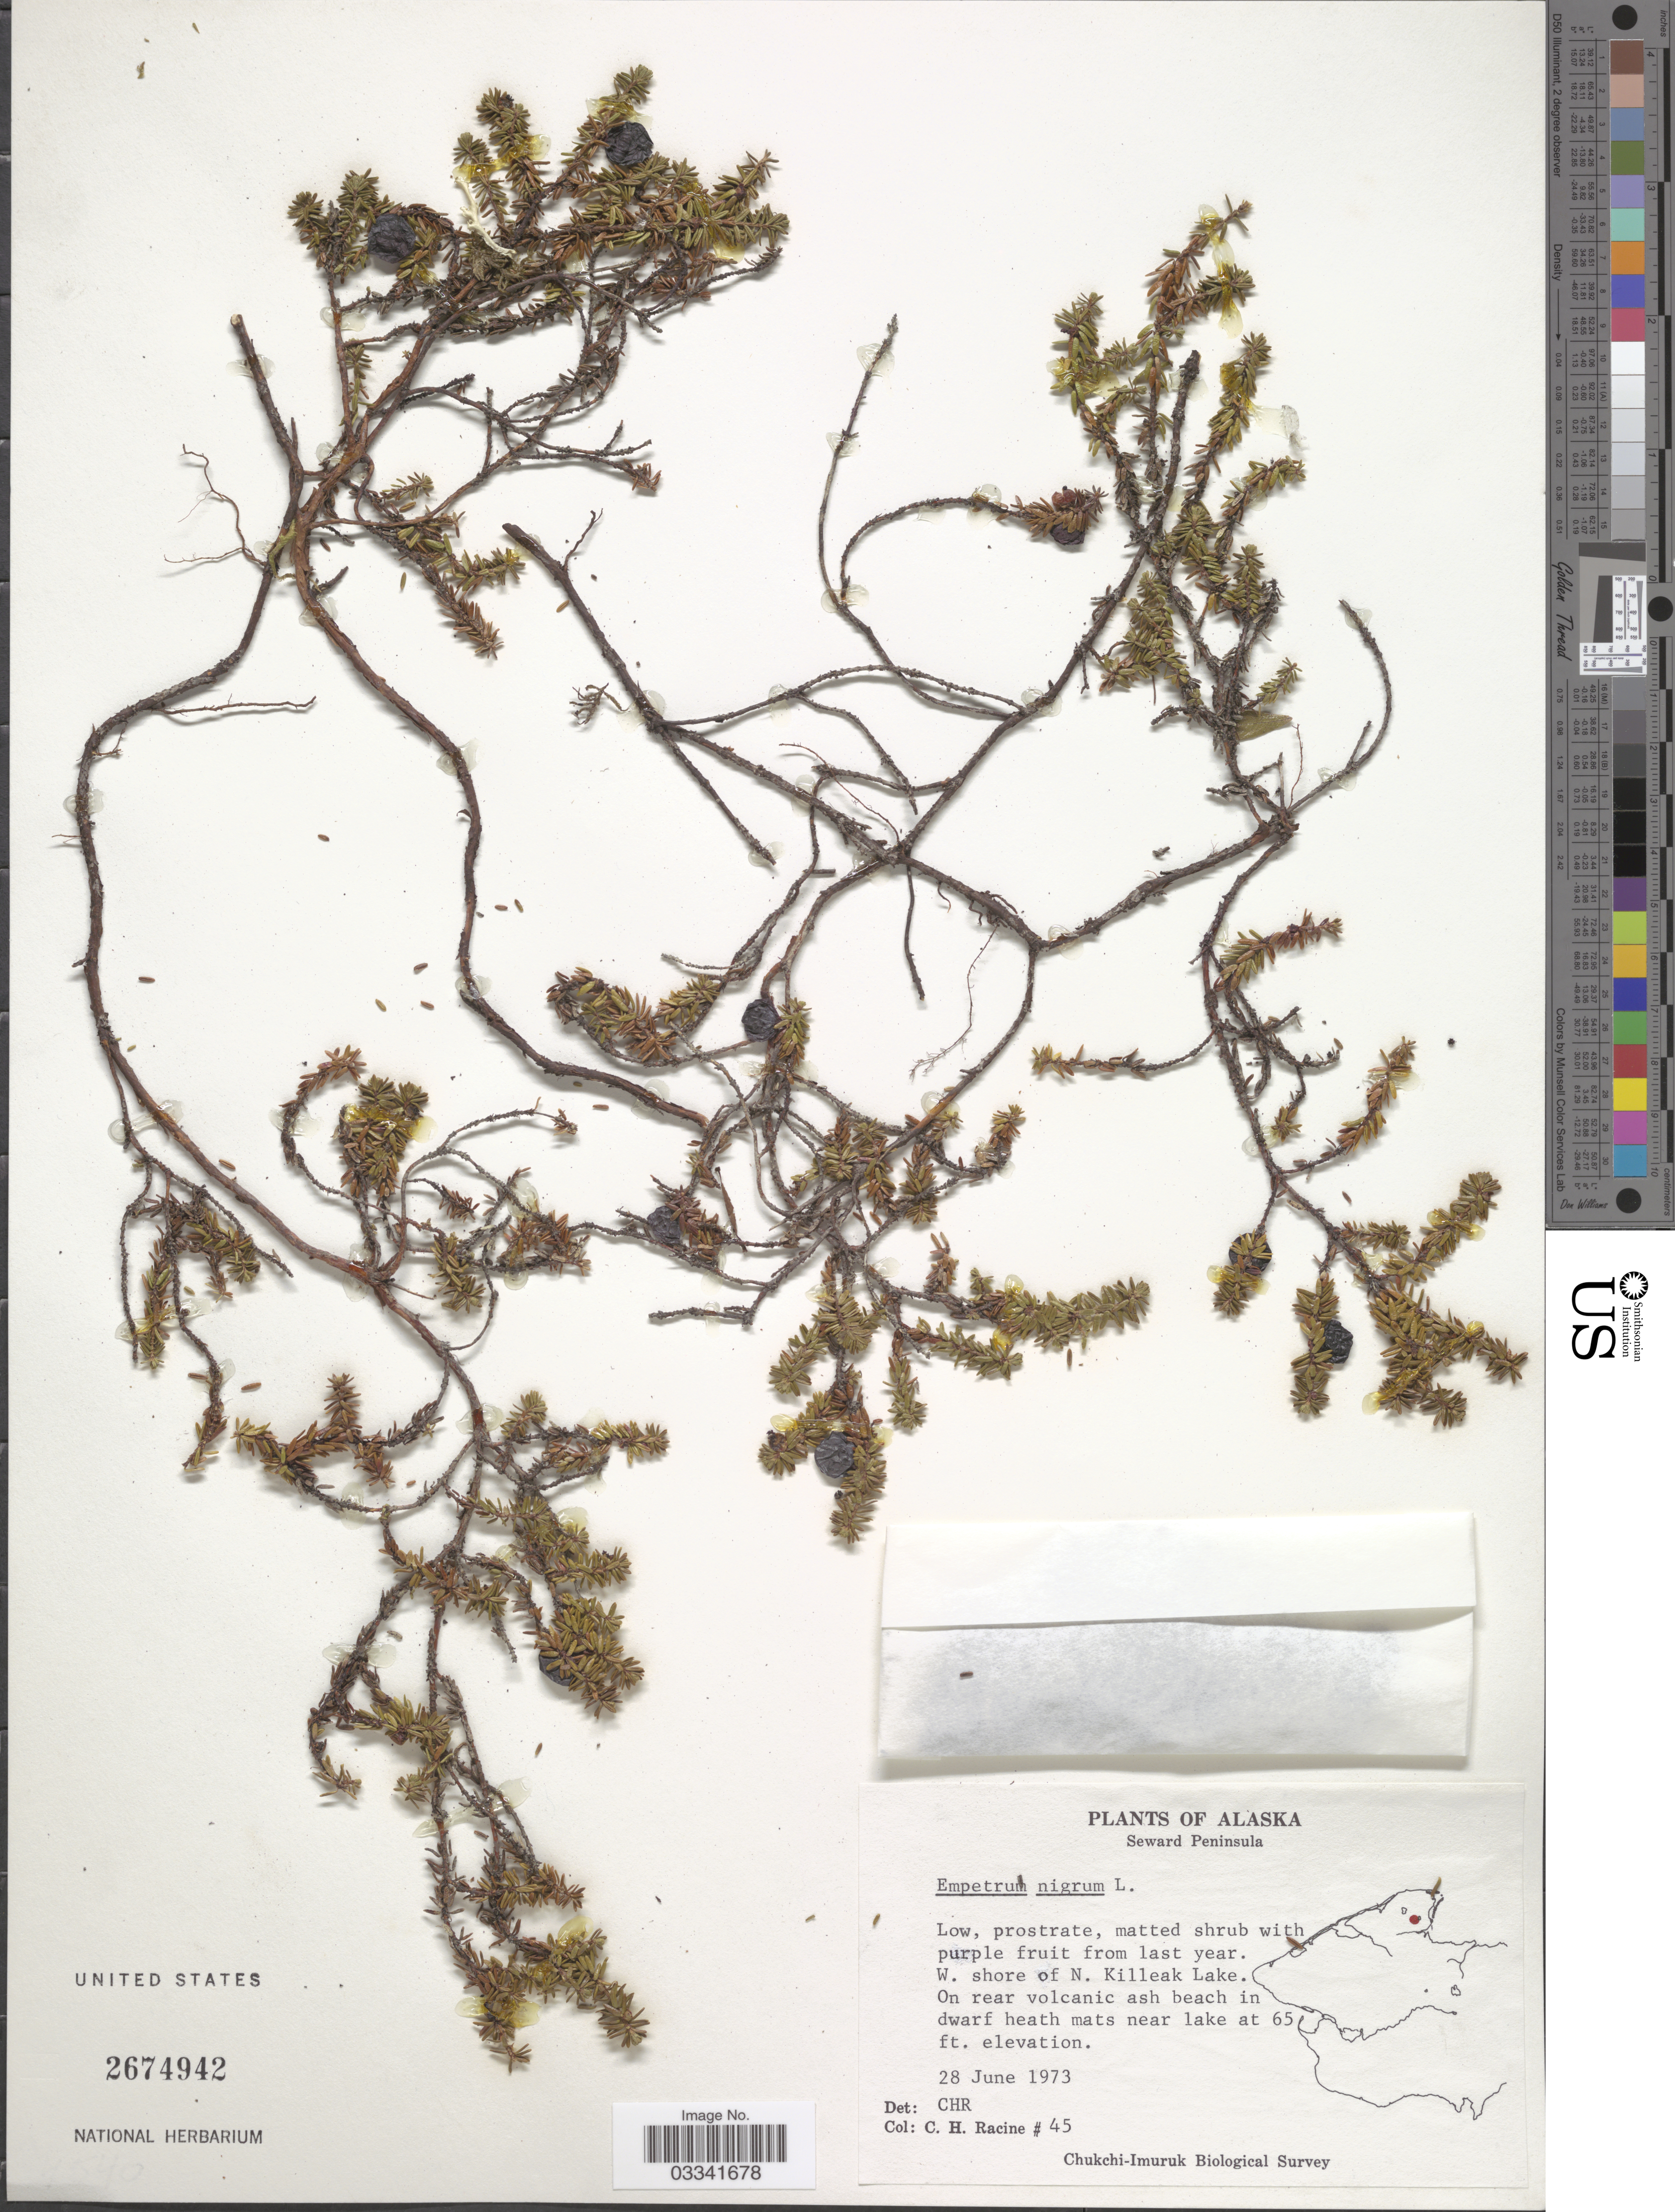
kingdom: Plantae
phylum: Tracheophyta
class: Magnoliopsida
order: Ericales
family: Ericaceae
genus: Empetrum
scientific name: Empetrum nigrum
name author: L.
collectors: C. Racine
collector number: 45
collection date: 1973-06-28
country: United States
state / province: Alaska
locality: Seward Peninsula. W. shore of N. Killeak Lake.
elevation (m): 20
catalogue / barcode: US 2674942